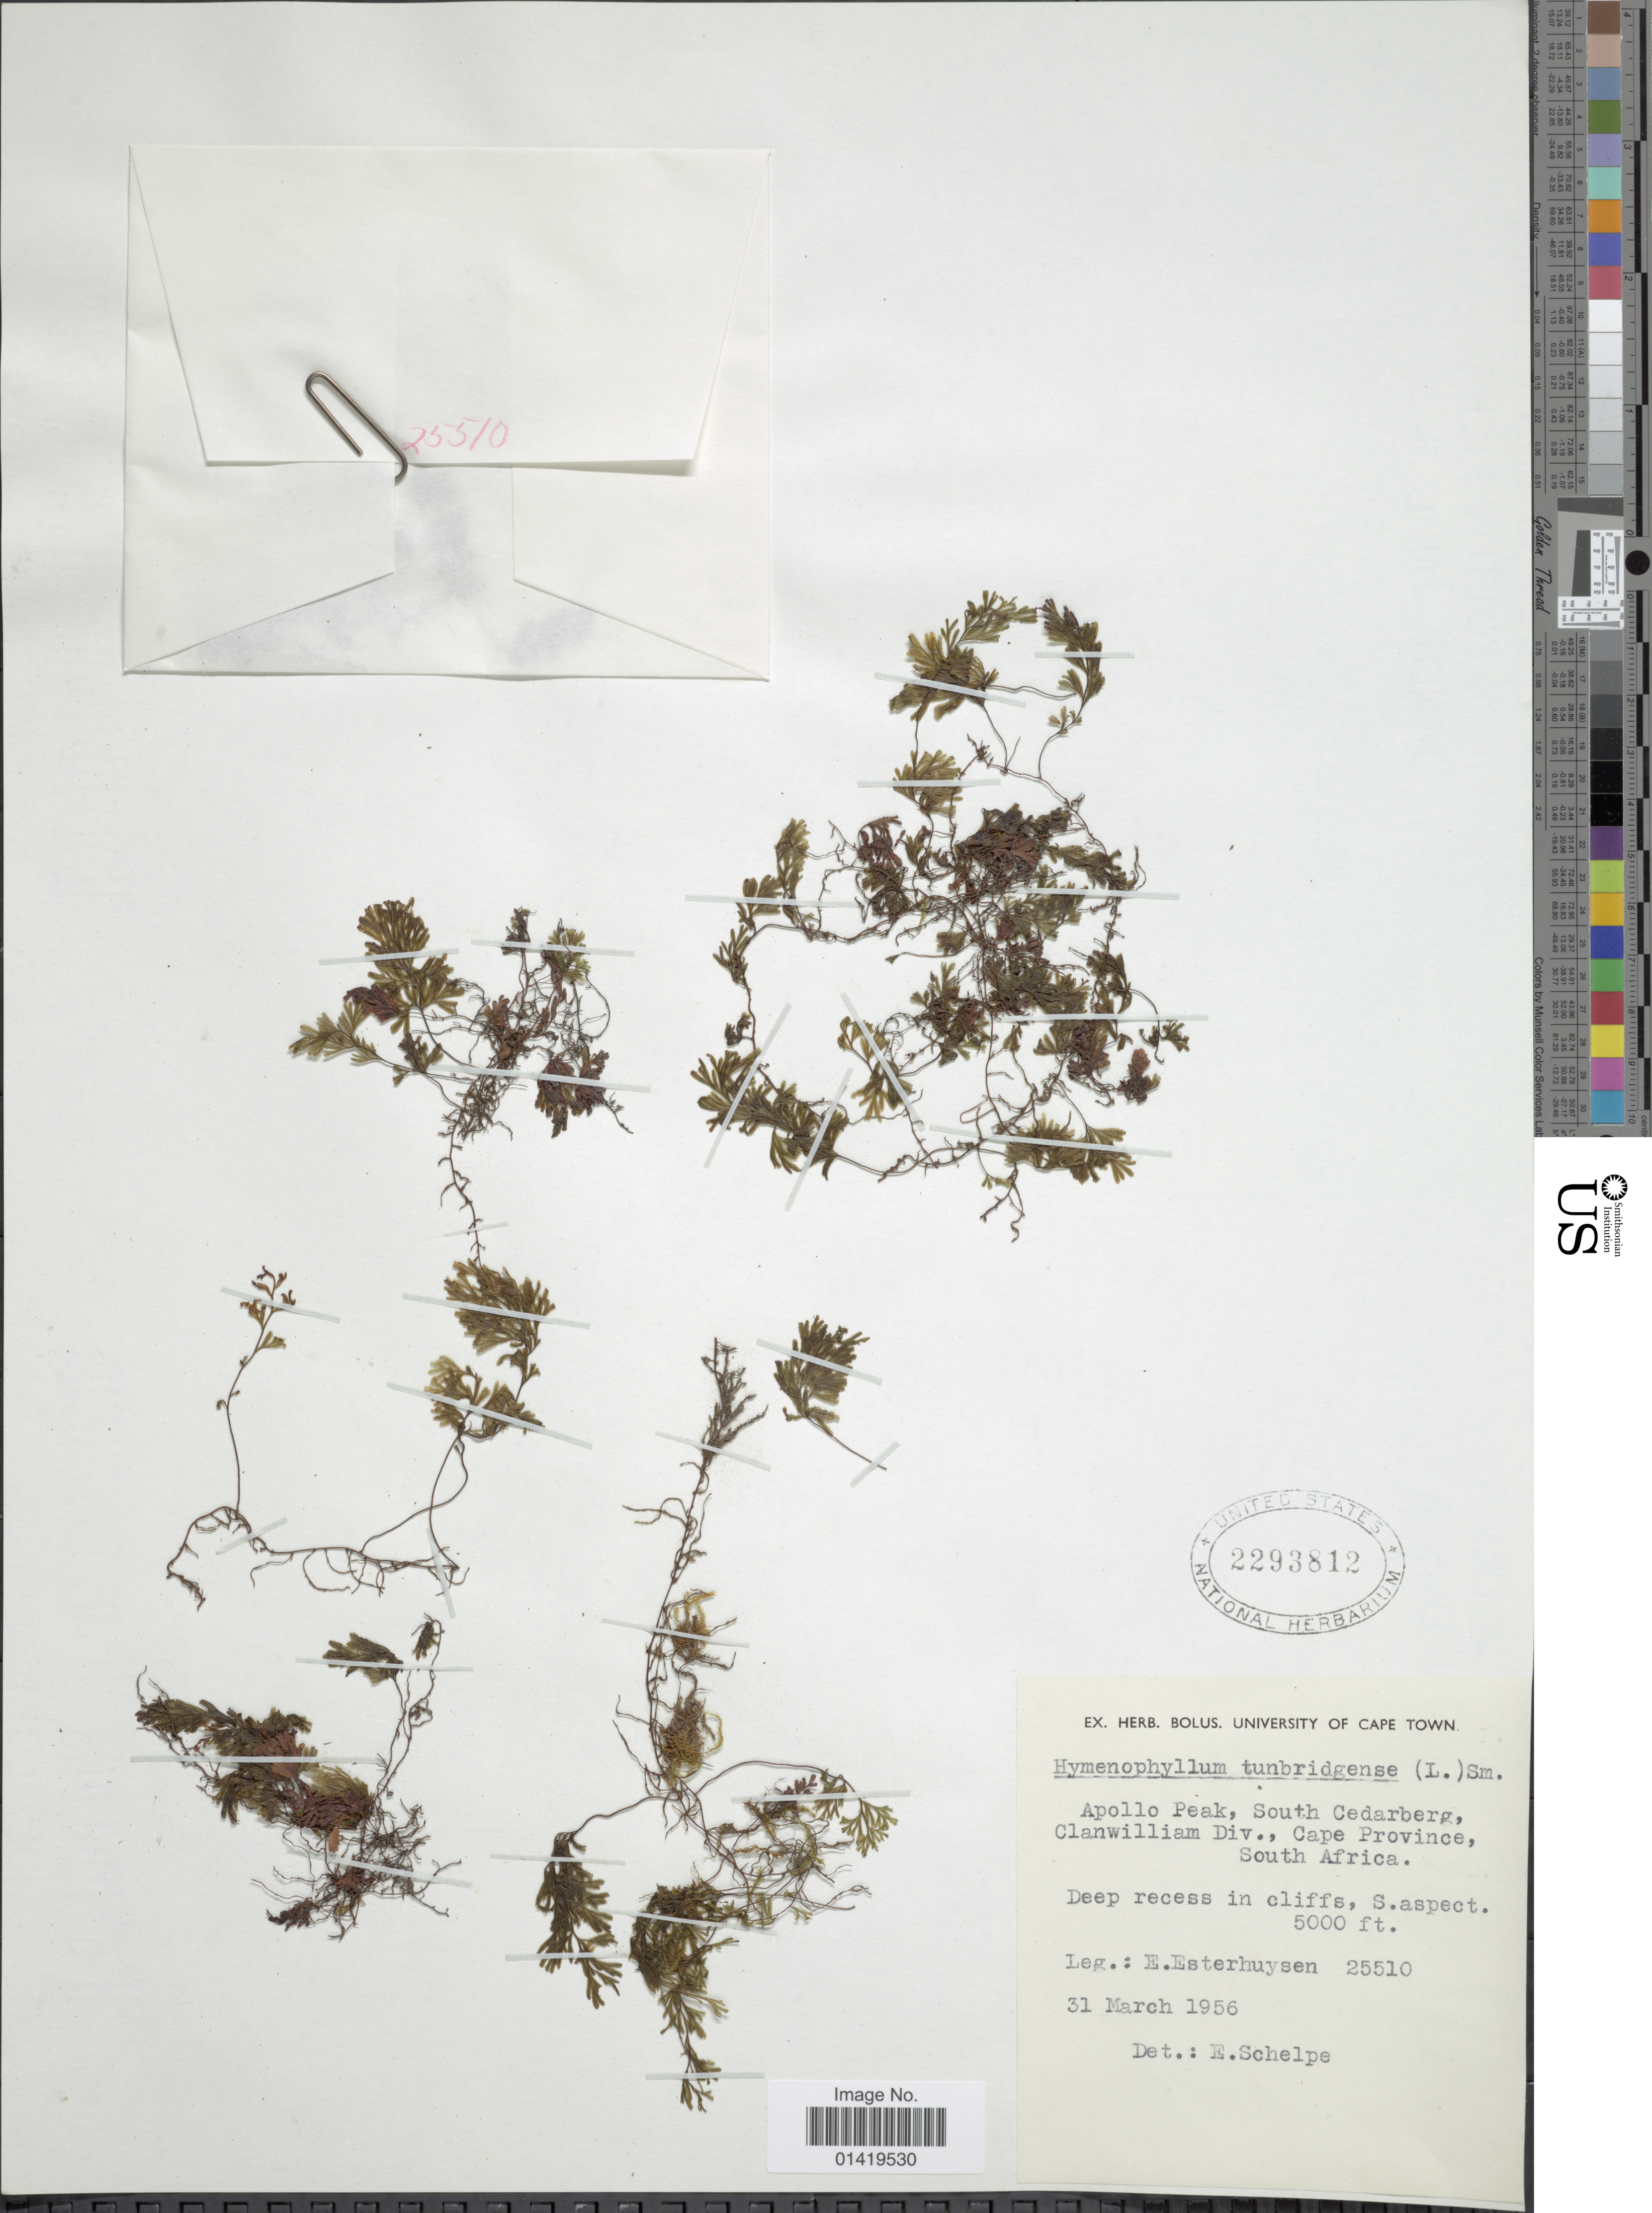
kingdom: Plantae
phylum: Tracheophyta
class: Polypodiopsida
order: Hymenophyllales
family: Hymenophyllaceae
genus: Hymenophyllum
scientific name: Hymenophyllum tunbrigense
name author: (L.) Small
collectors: E. E. Esterhuysen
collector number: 25510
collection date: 1956-03-31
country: South Africa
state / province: Western Cape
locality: Apollo Peak south Cedarberg Clanwilliam div Cape provimce South Africa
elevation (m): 1524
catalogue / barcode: US 2293812